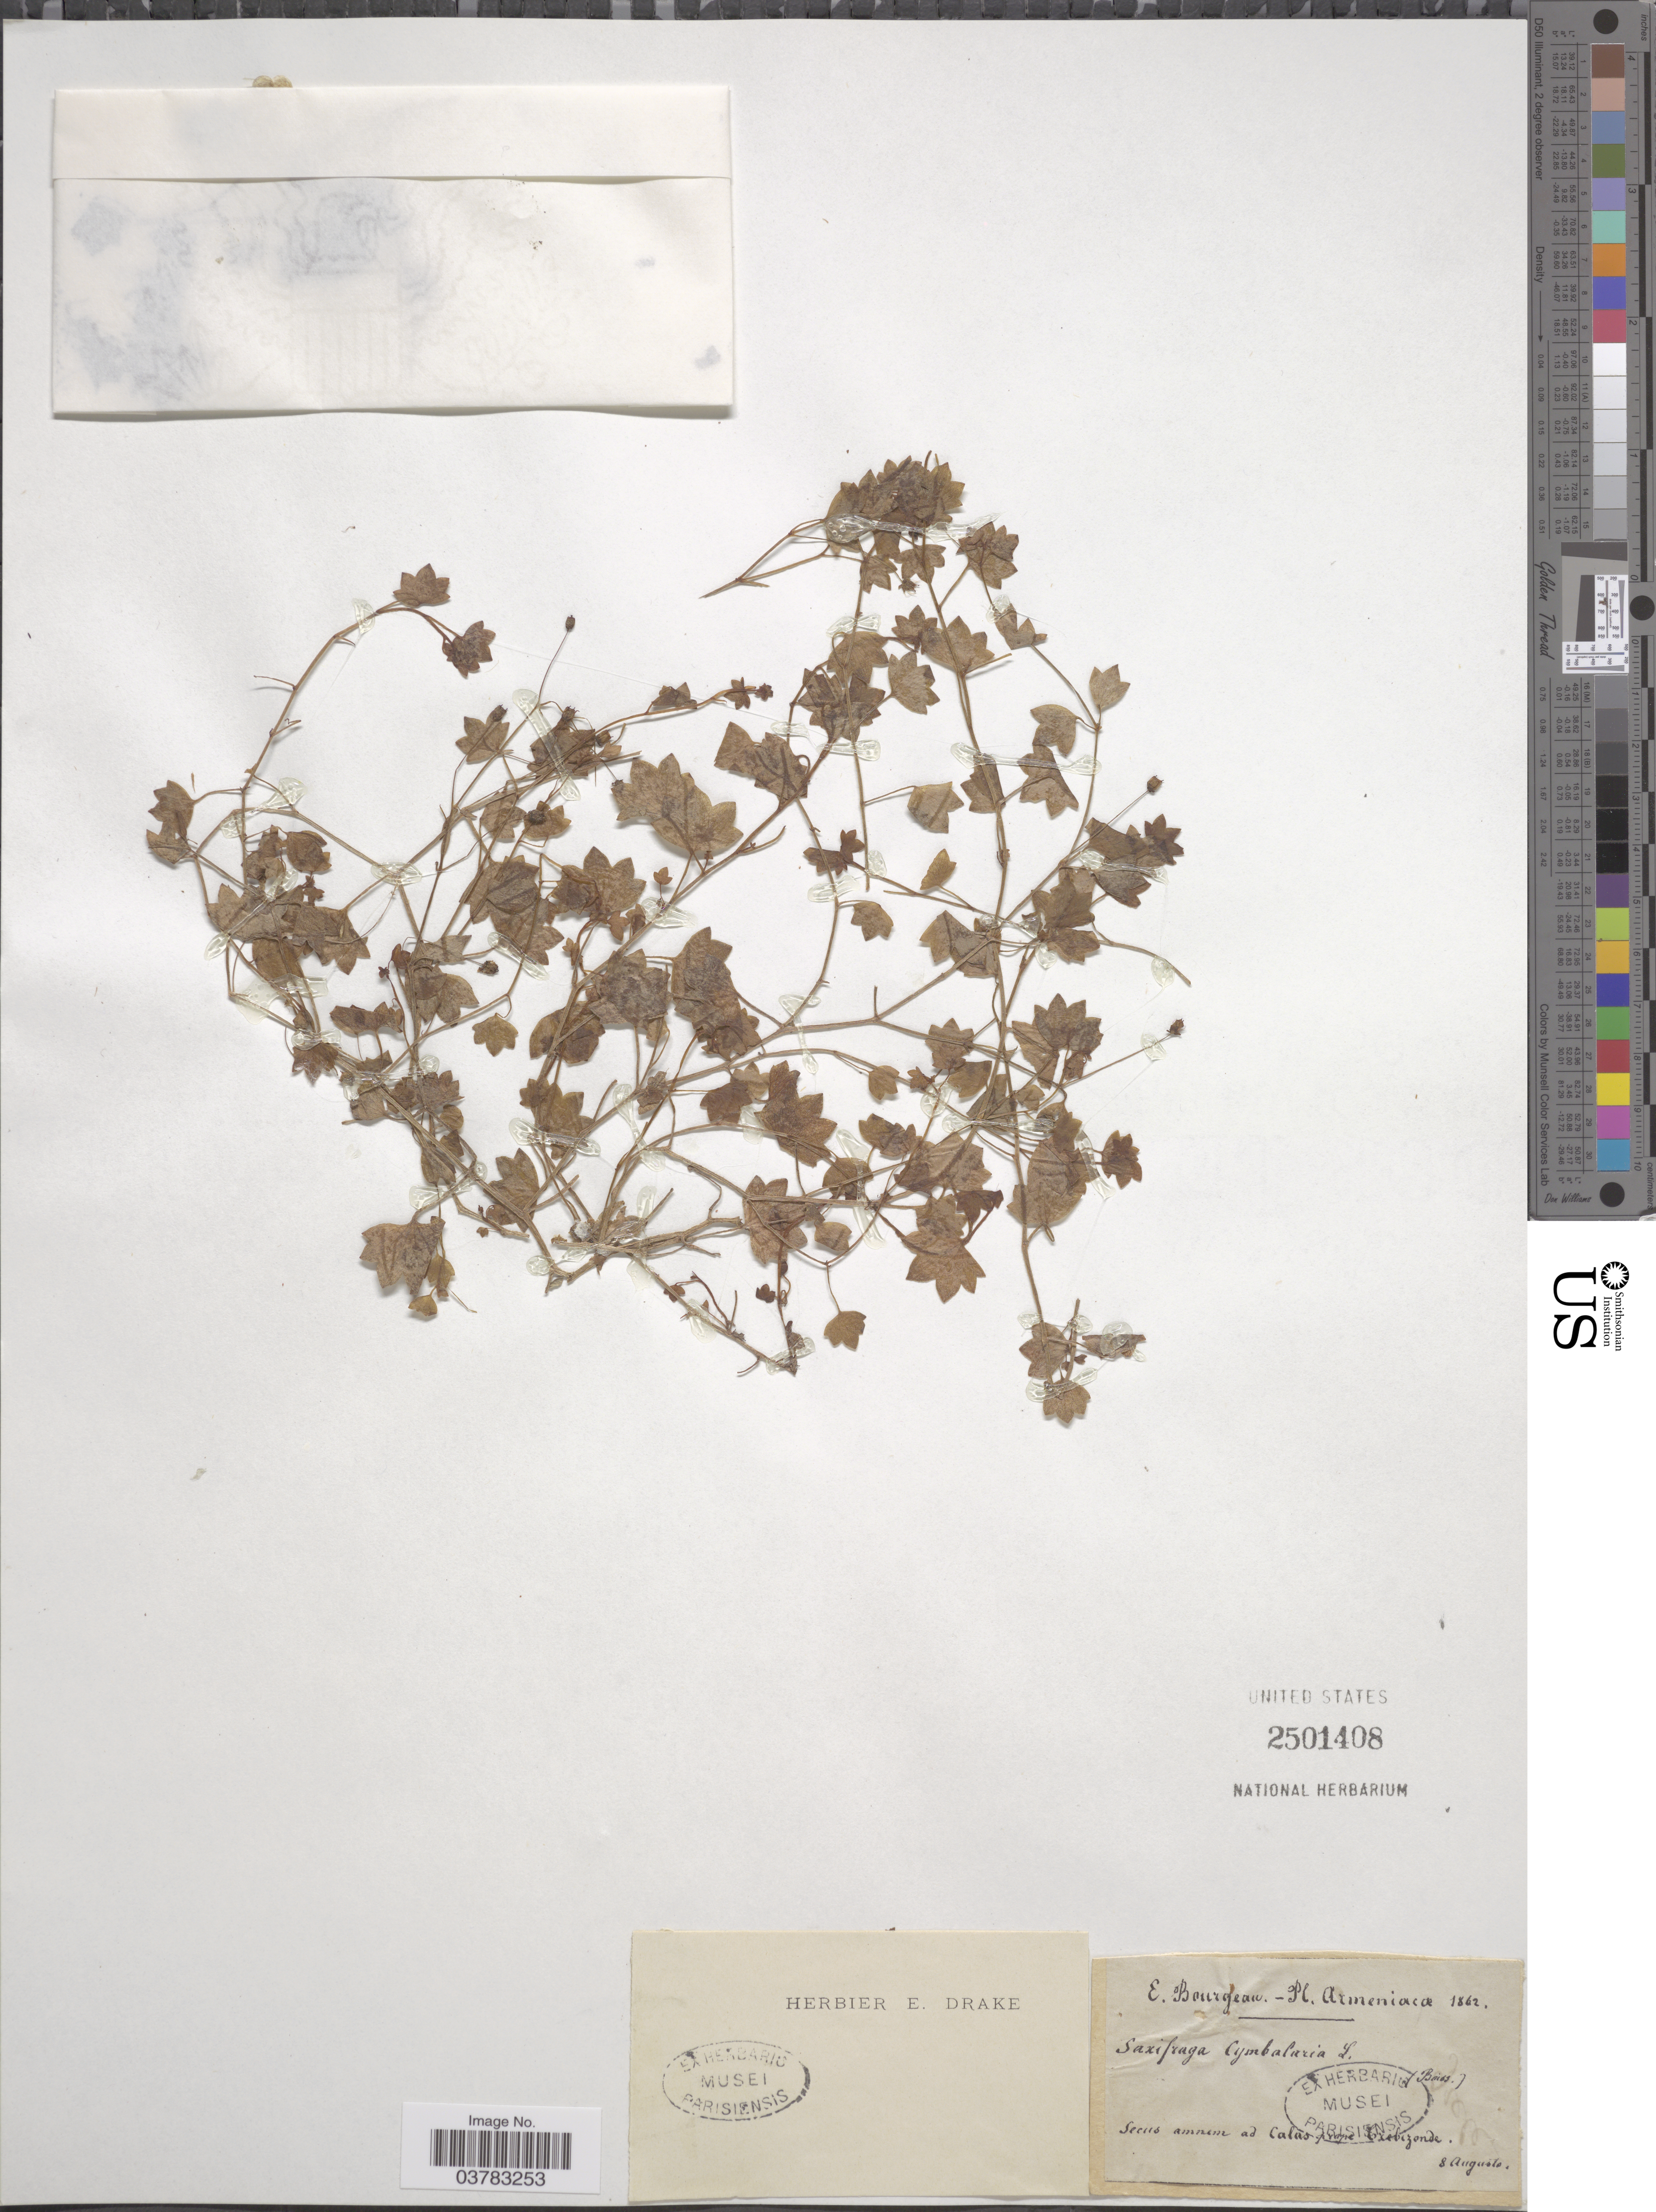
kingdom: Plantae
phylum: Tracheophyta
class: Magnoliopsida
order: Saxifragales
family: Saxifragaceae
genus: Saxifraga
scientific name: Saxifraga cymbalaria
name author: L.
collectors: E. Bourgeau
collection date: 1862-08-08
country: Turkey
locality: Armeniacæ. Seccus amnem ad Calas prope Trebizonde.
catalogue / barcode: US 2501408